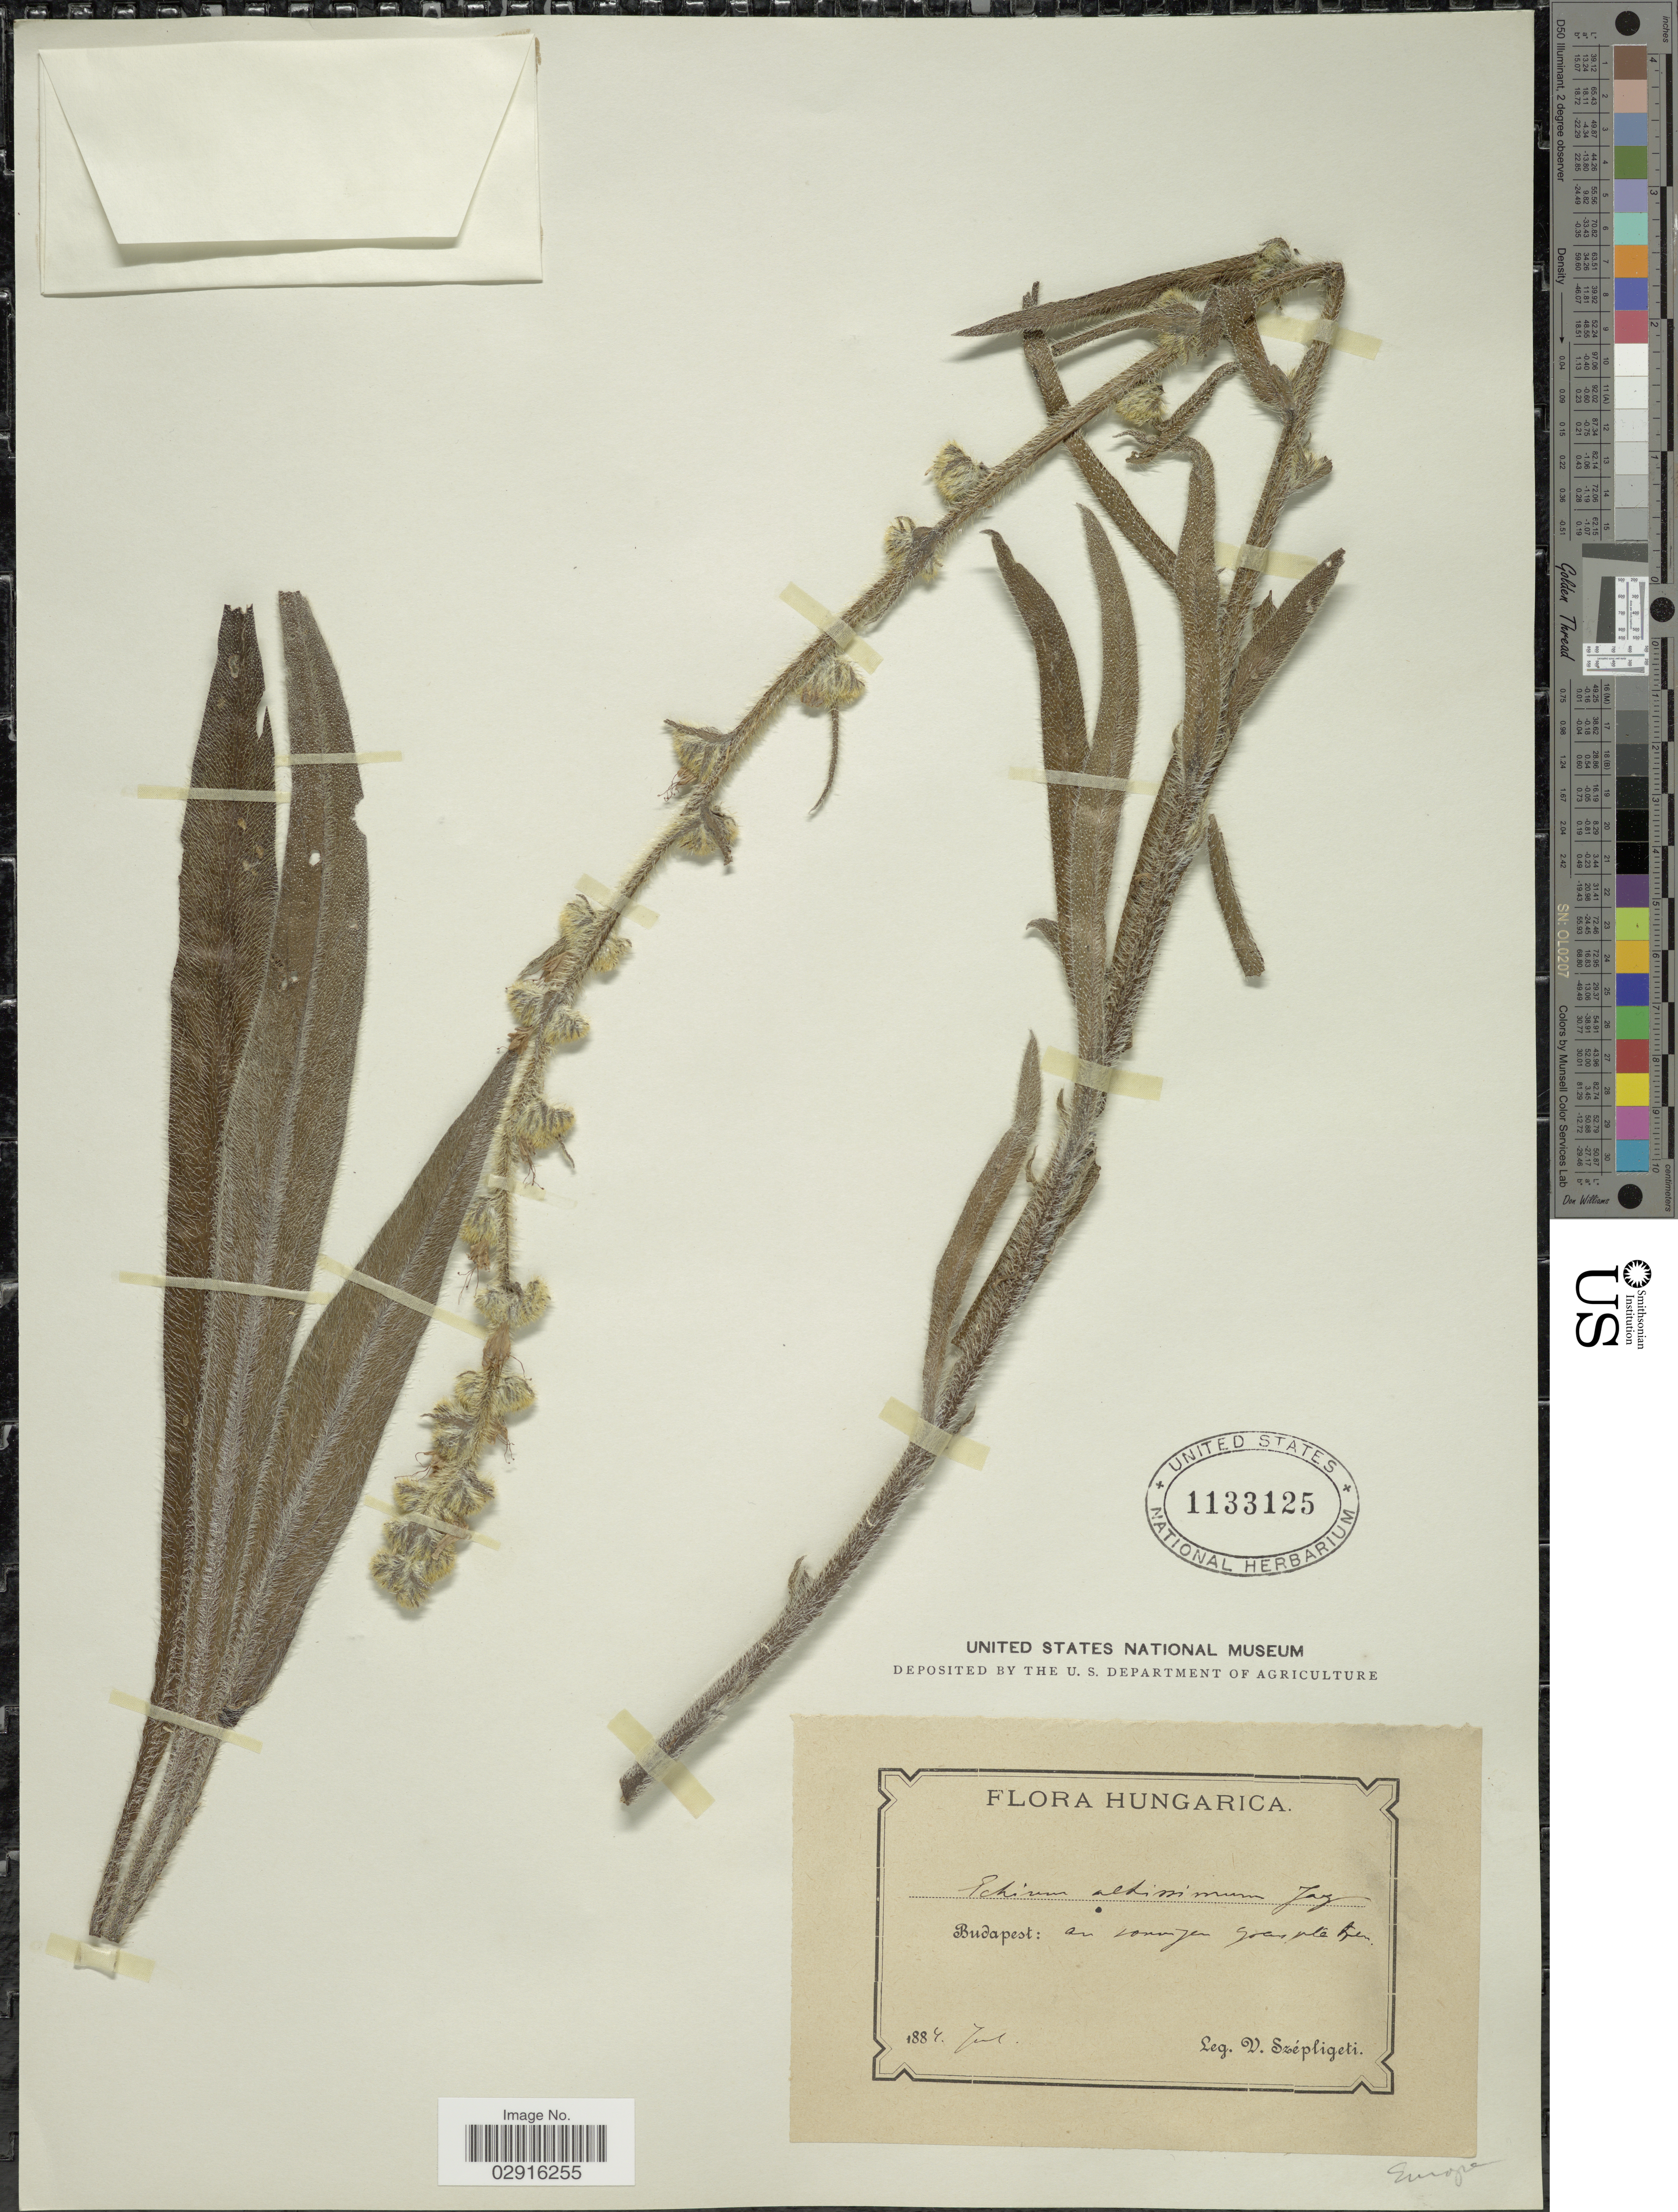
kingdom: Plantae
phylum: Tracheophyta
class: Magnoliopsida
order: Boraginales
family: Boraginaceae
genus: Echium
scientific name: Echium altissimum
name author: Jacq.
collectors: W. Szépligeti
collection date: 1884-07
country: Hungary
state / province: Budapest, Capital District of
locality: Budapest: [illegible text]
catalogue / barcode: US 1133125